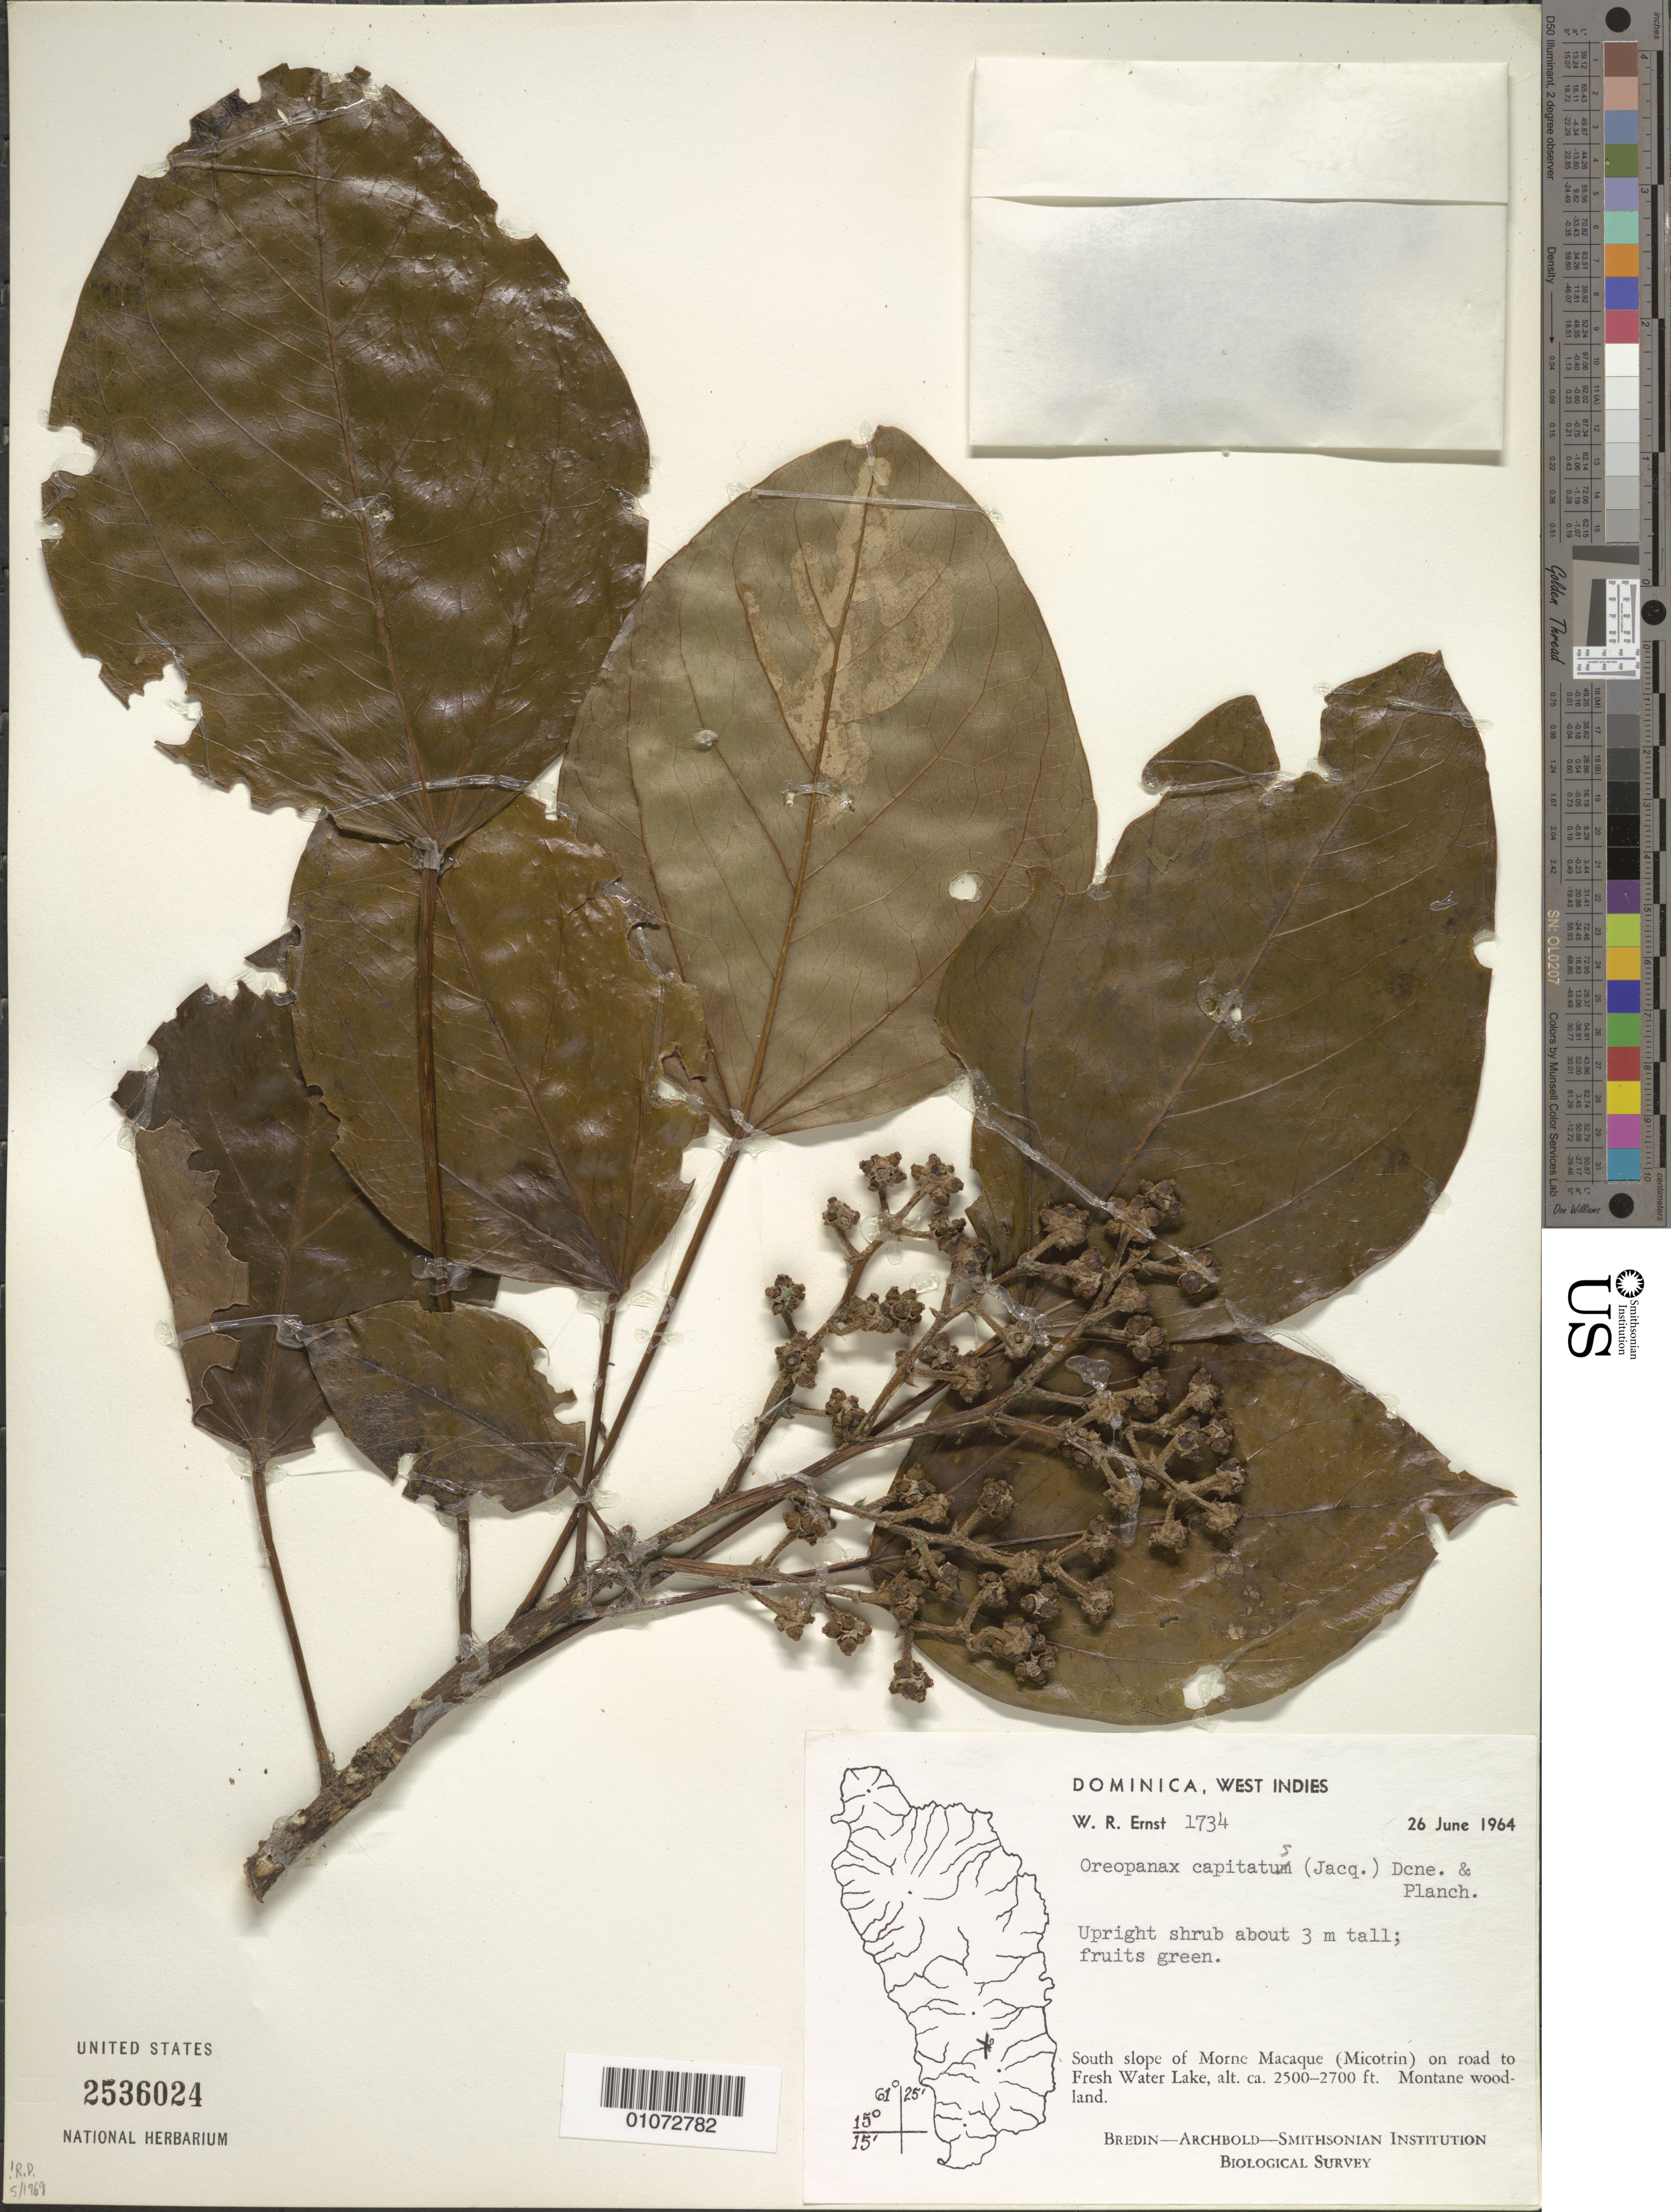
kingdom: Plantae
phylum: Tracheophyta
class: Magnoliopsida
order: Apiales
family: Araliaceae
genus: Oreopanax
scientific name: Oreopanax capitatus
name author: (Jacq.) Decne. & Planch.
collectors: W. R. Ernst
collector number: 1734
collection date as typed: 26 Jun 1964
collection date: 1964-06-26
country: Dominica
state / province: St. George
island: Dominica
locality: South slope of Morne Macaque (Micotrin) on road to Fresh Water Lake, montane woodland.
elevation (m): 762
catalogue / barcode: US 2536024